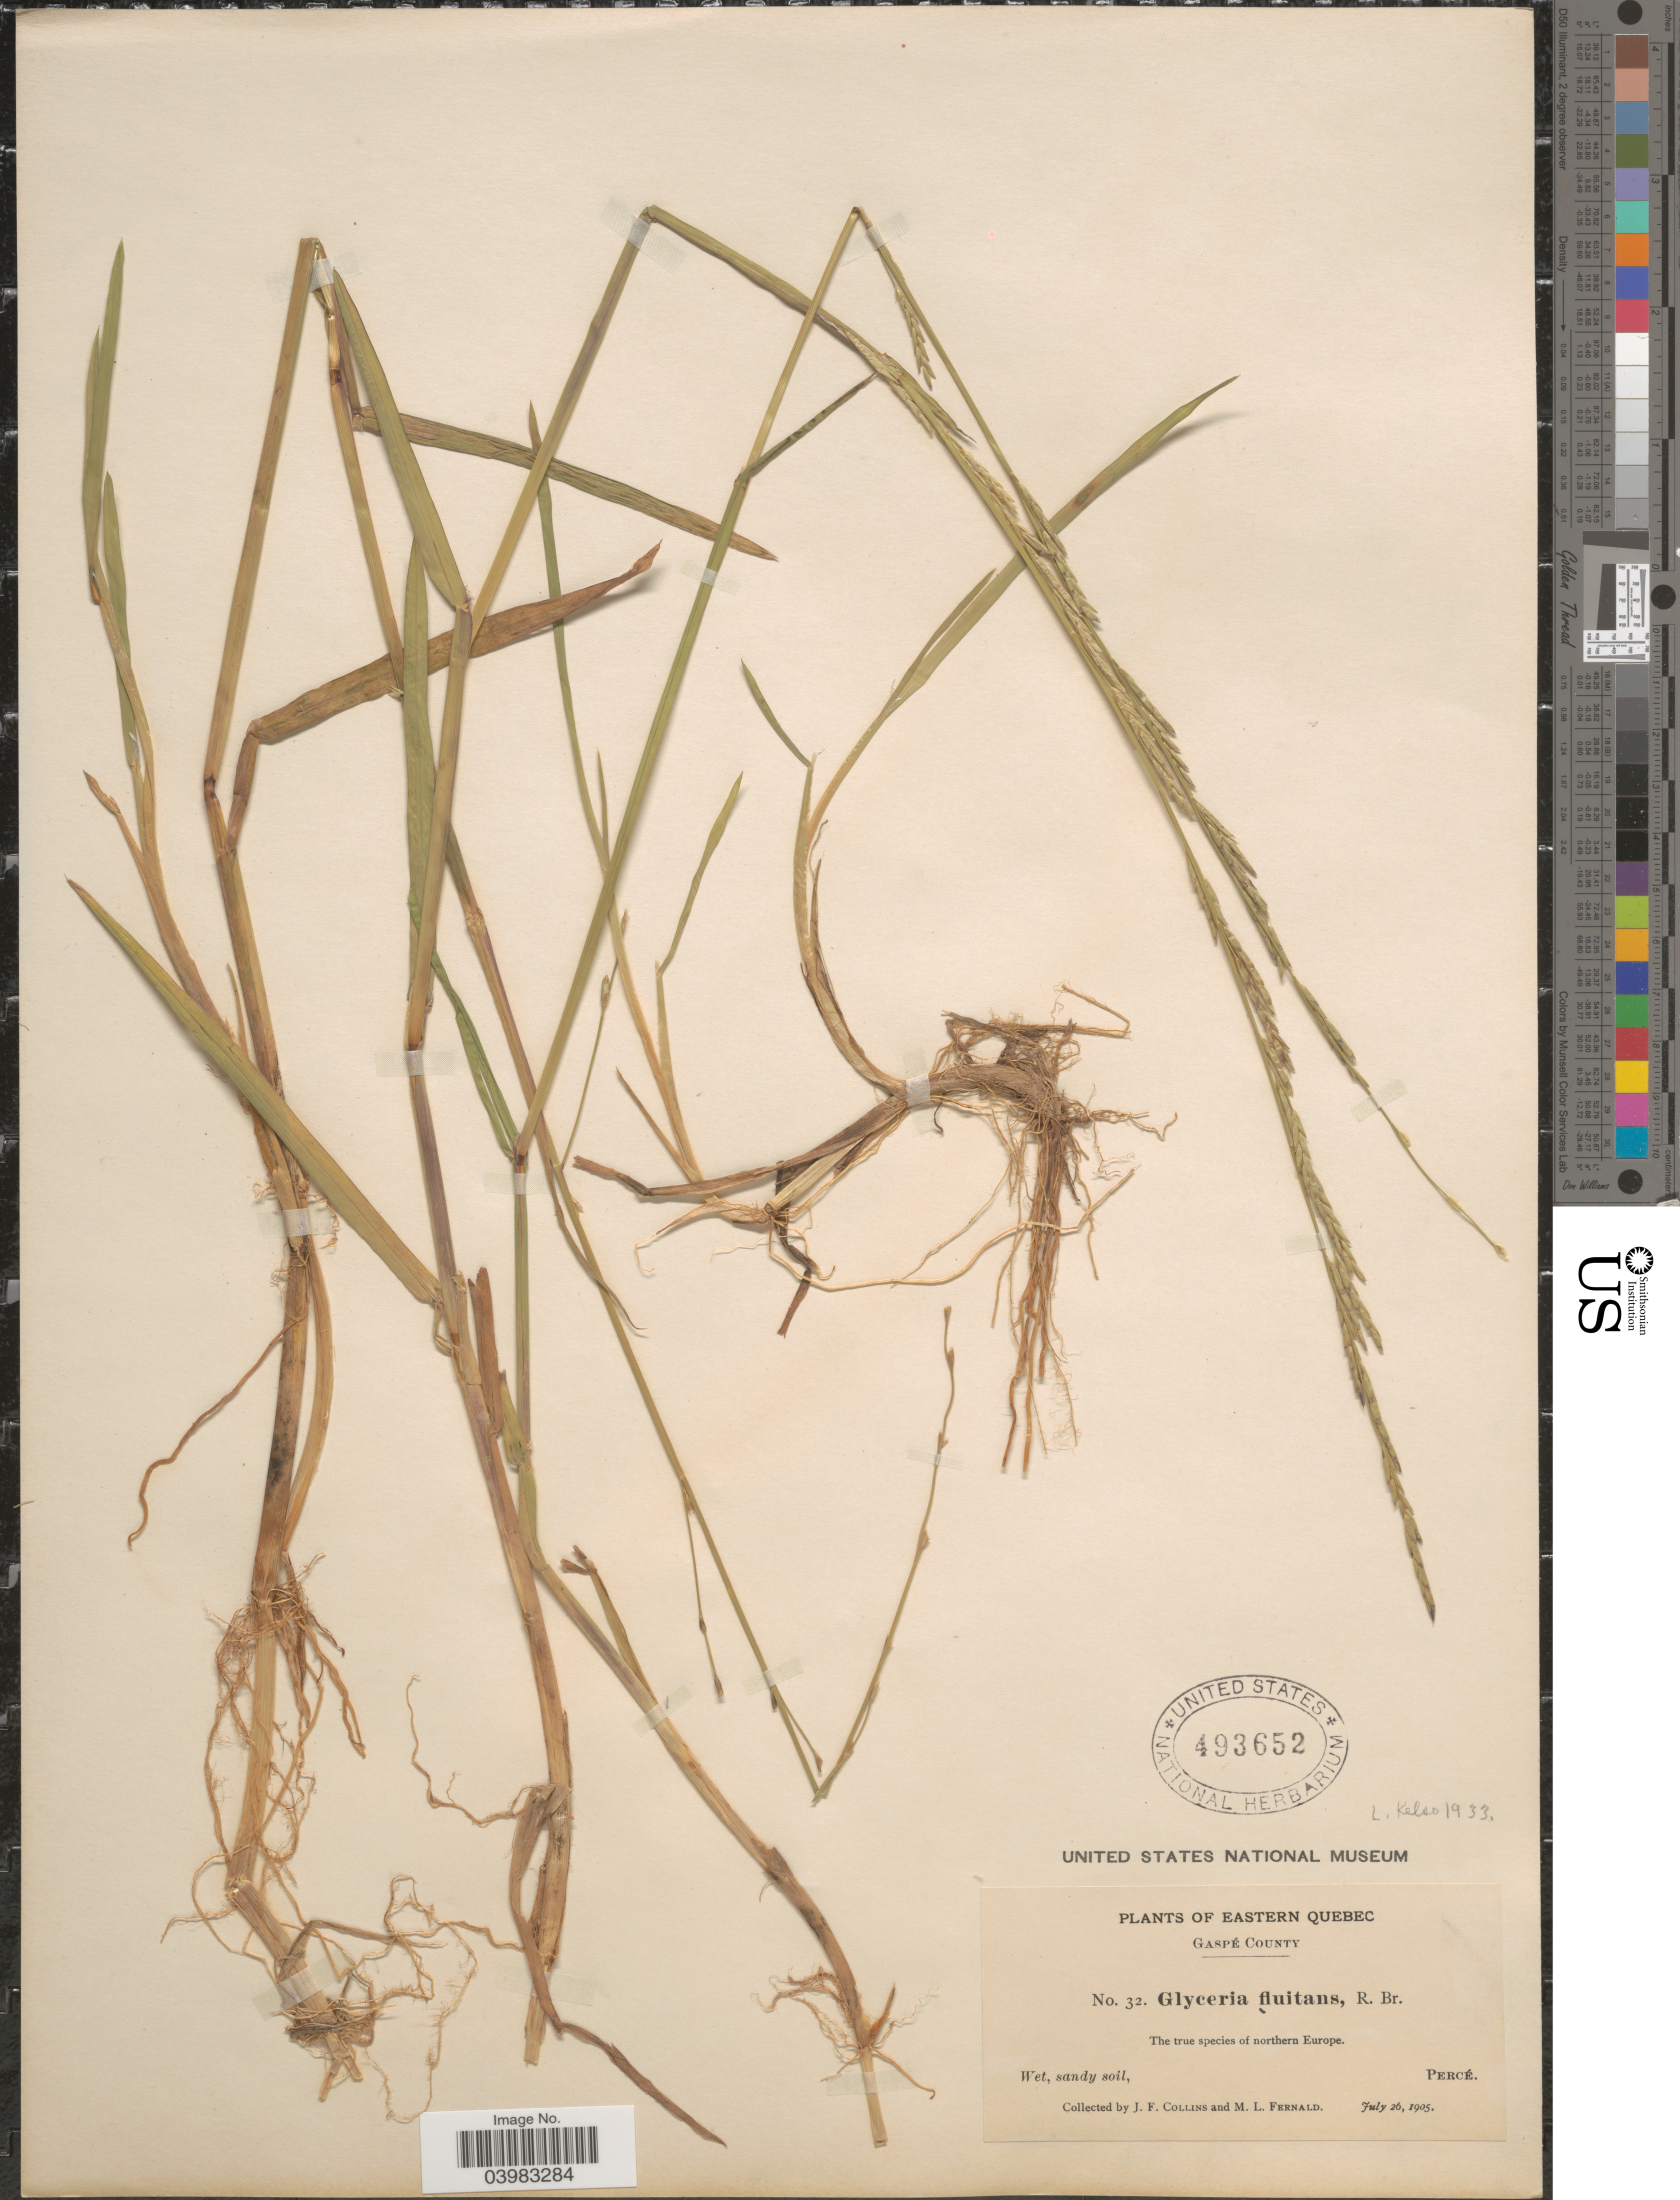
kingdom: Plantae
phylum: Tracheophyta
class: Liliopsida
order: Poales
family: Poaceae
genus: Glyceria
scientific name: Glyceria fluitans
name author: (L.) R. Br.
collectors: J. Collins & M. L. Fernald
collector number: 32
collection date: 1905-07-26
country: Canada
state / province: Quebec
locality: Eastern Quebec. Gaspé County. Percé.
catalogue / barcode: US 493652